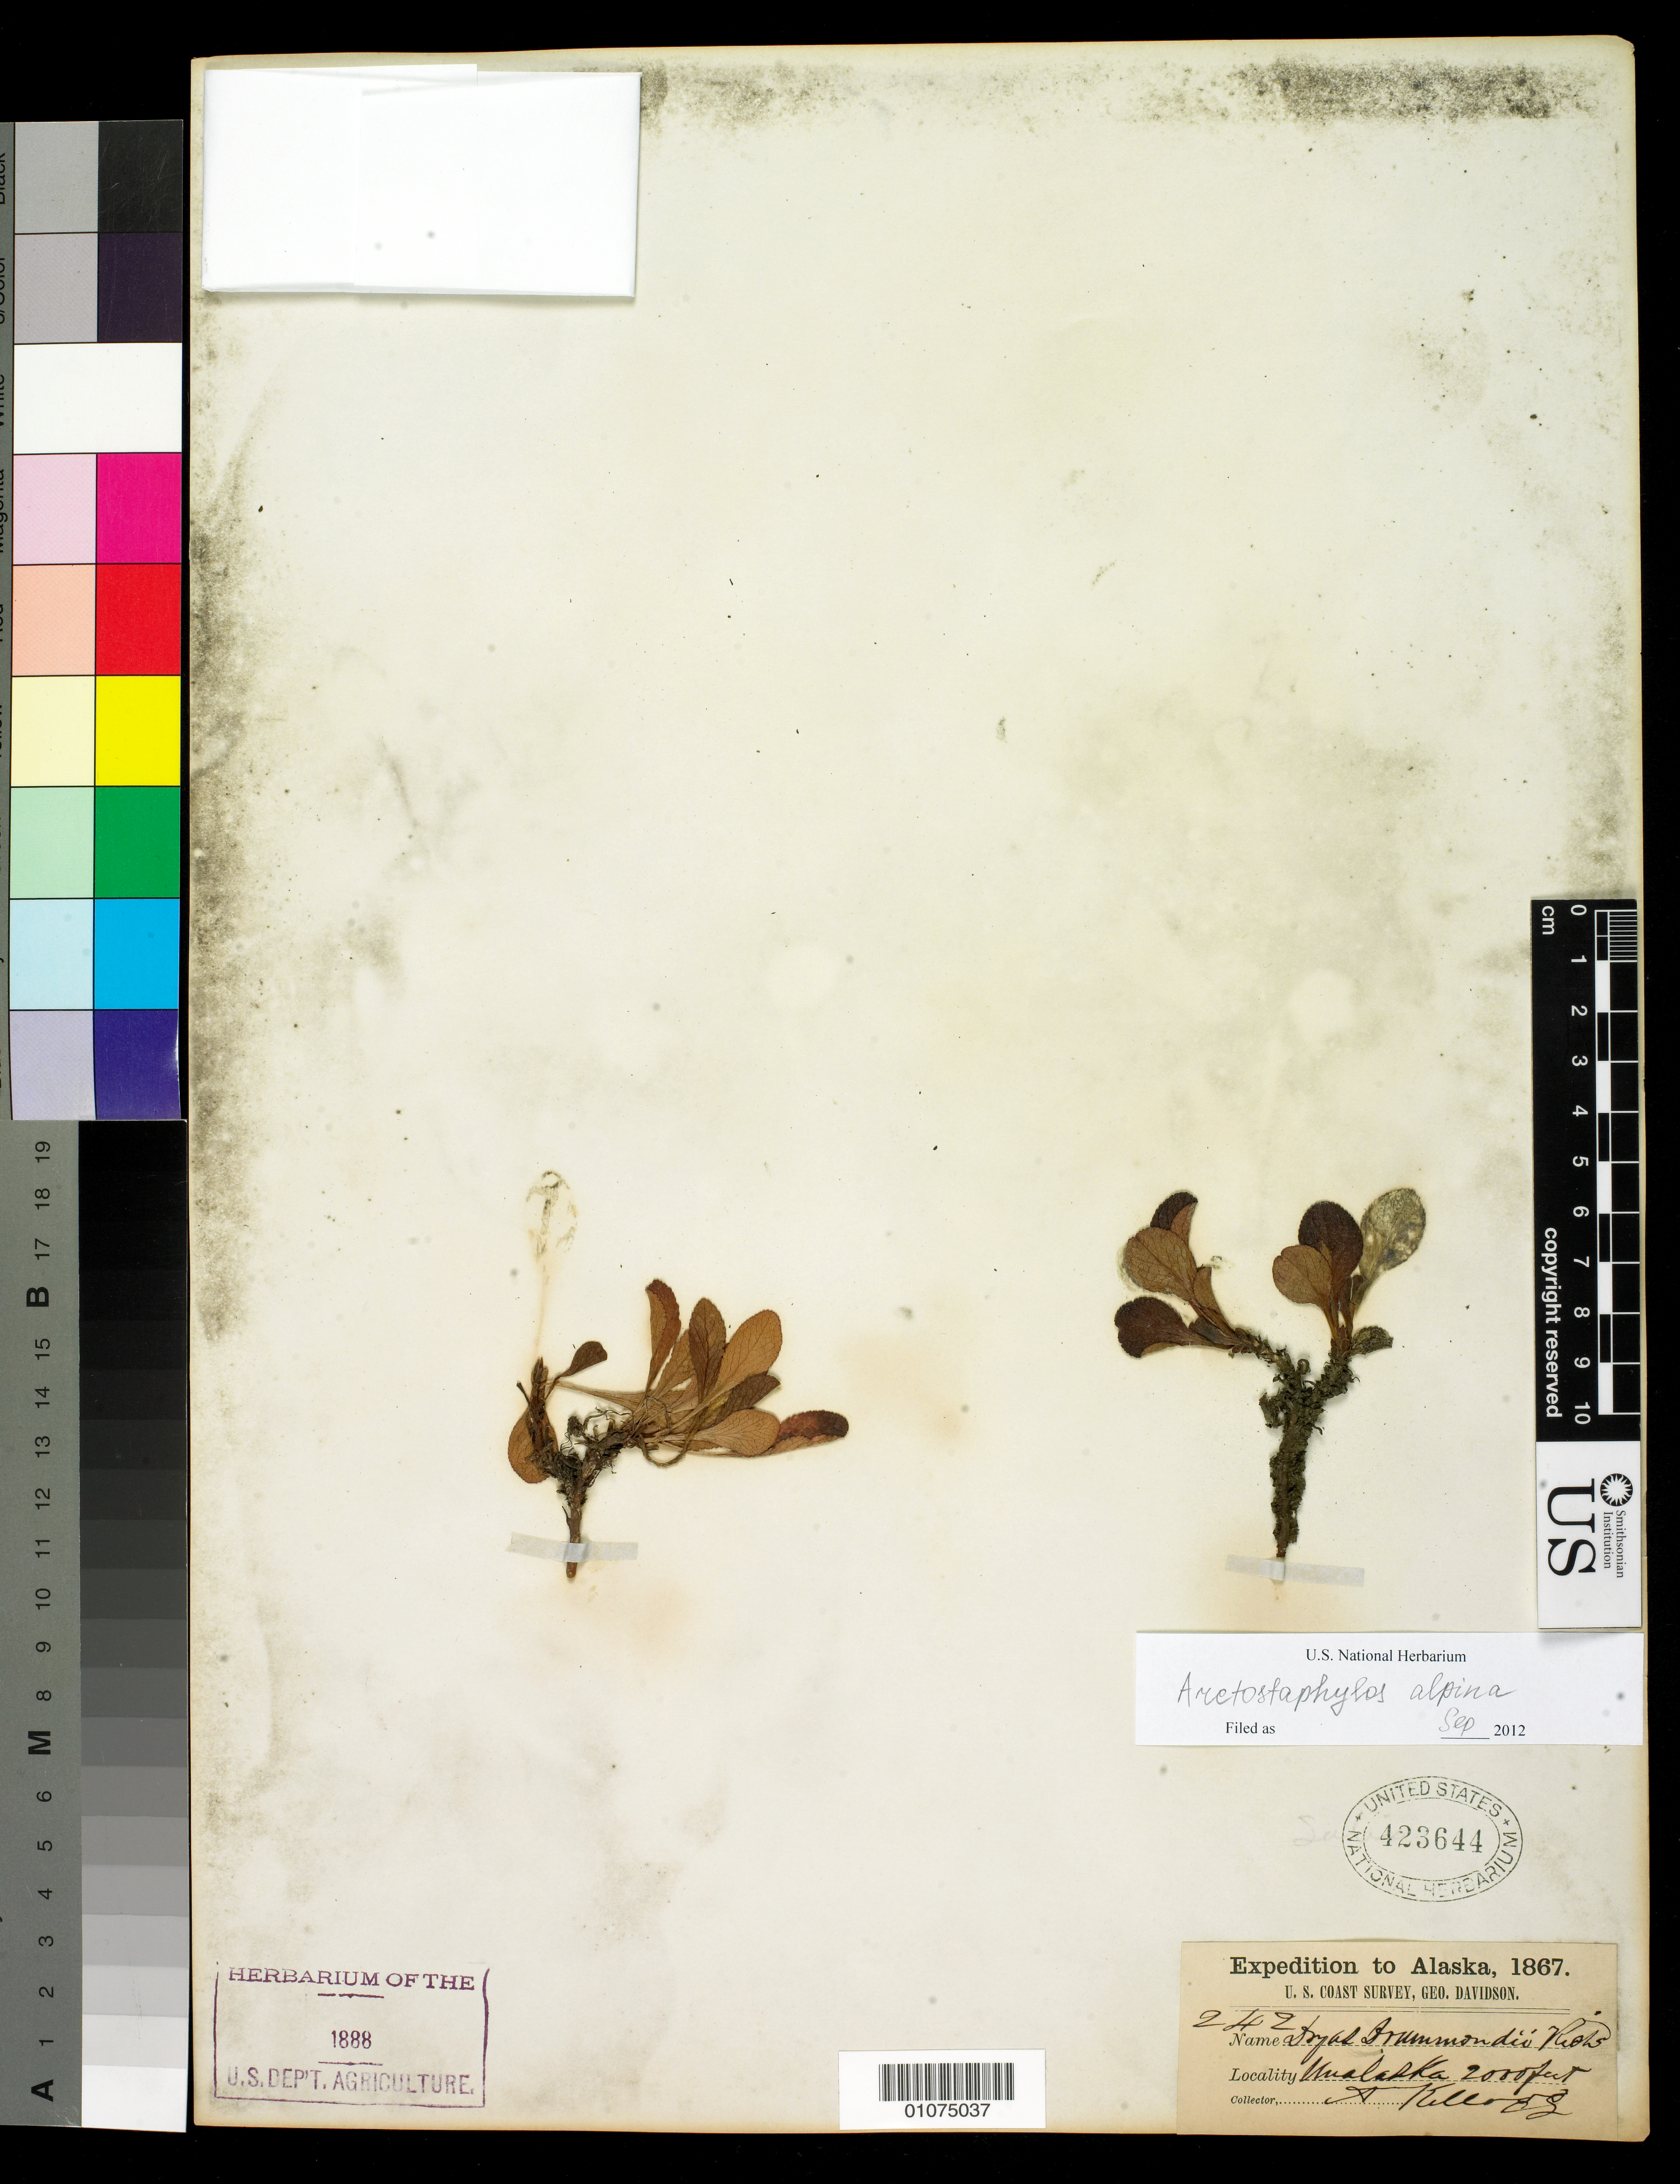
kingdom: Plantae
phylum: Tracheophyta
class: Magnoliopsida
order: Ericales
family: Ericaceae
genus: Arctostaphylos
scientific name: Arctostaphylos alpina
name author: (L.) Spreng.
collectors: A. Kellogg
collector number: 242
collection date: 1867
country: United States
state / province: Alaska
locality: Unalaska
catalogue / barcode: US 423644